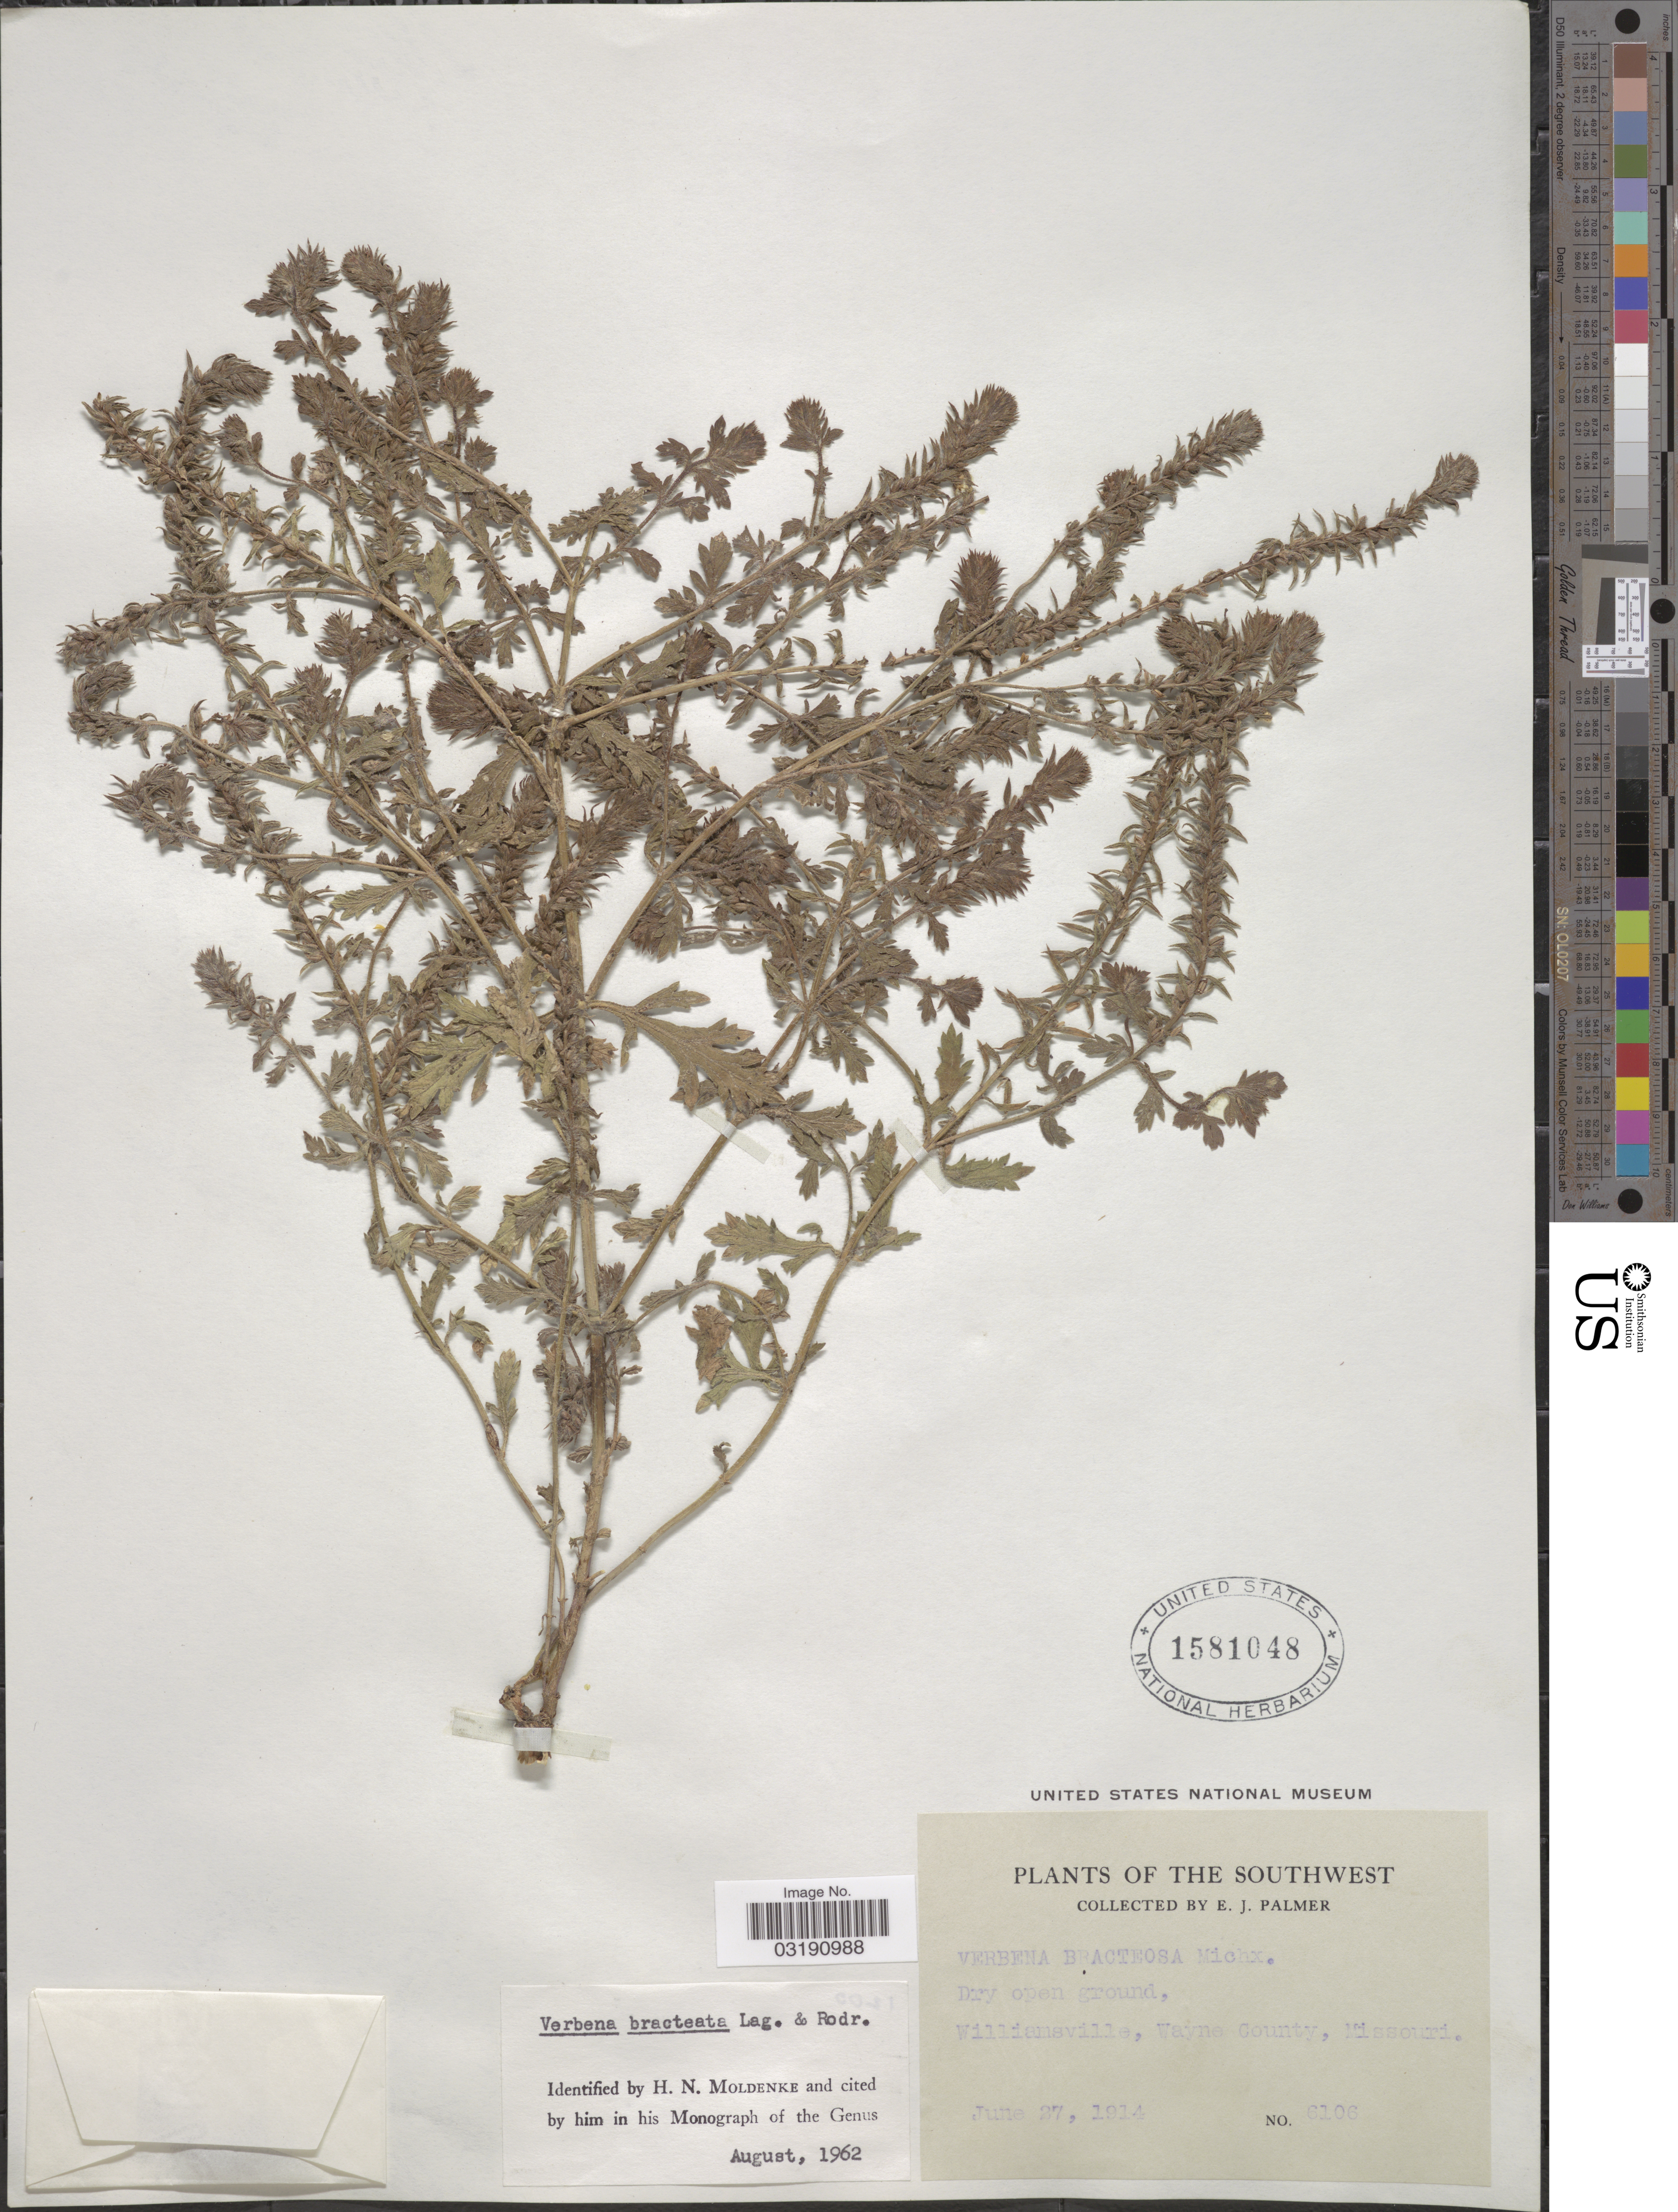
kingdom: Plantae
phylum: Tracheophyta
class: Magnoliopsida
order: Lamiales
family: Verbenaceae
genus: Verbena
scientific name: Verbena bracteata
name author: Cav. ex Lag. & Rodr.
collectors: E. J. Palmer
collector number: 6106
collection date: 1914-06-27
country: United States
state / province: Missouri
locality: The Southwest. Williamsville, Wayne County.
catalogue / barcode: US 1581048